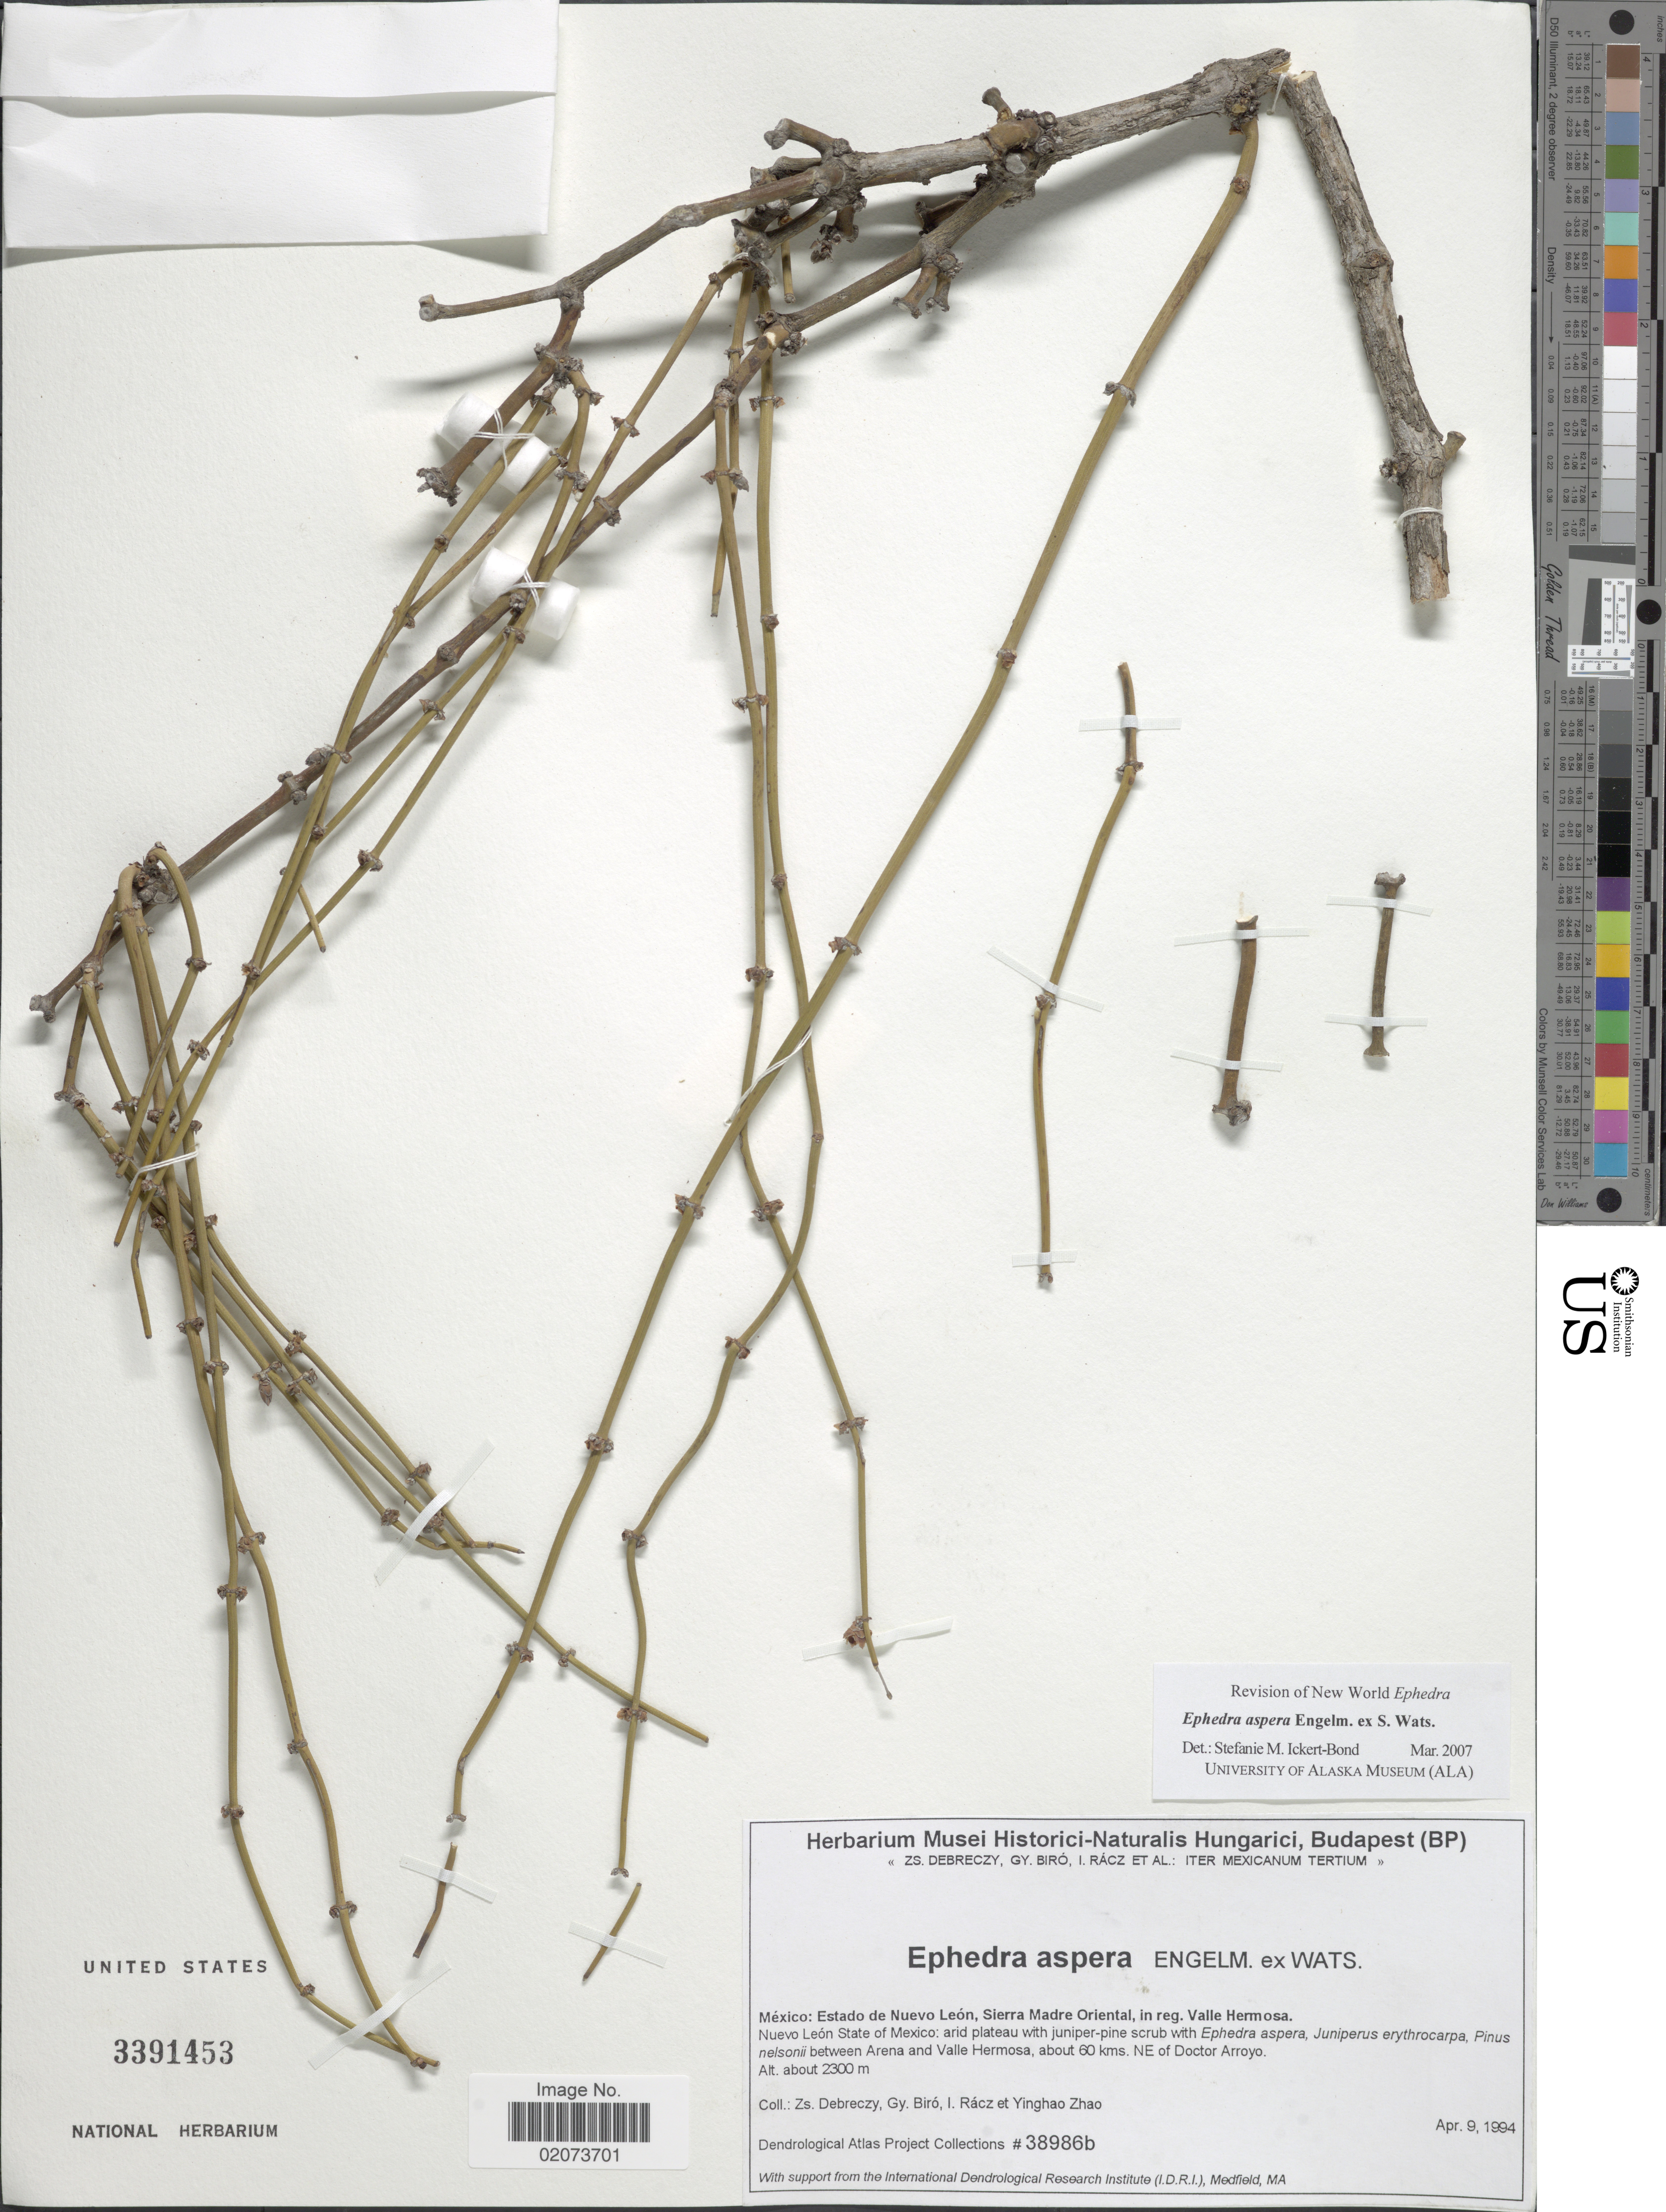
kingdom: Plantae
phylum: Tracheophyta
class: Gnetopsida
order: Ephedrales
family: Ephedraceae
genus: Ephedra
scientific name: Ephedra aspera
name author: Engelm. ex S. Watson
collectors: Z. Debreczy, G. Biro, I. Rácz & Yunpeng Zhao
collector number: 38986b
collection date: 1994-04-09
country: Mexico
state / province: Nuevo León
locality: Mexico: Estado de Nuevo Leon, Sierra Madre Oriental, in reg. Valle Hermosa, Nuevo Leon State of Mexico, between Arena and Valle Hermosa, about 60 kms, NE of Doctor Arroyo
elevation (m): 2300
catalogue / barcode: US 3391453